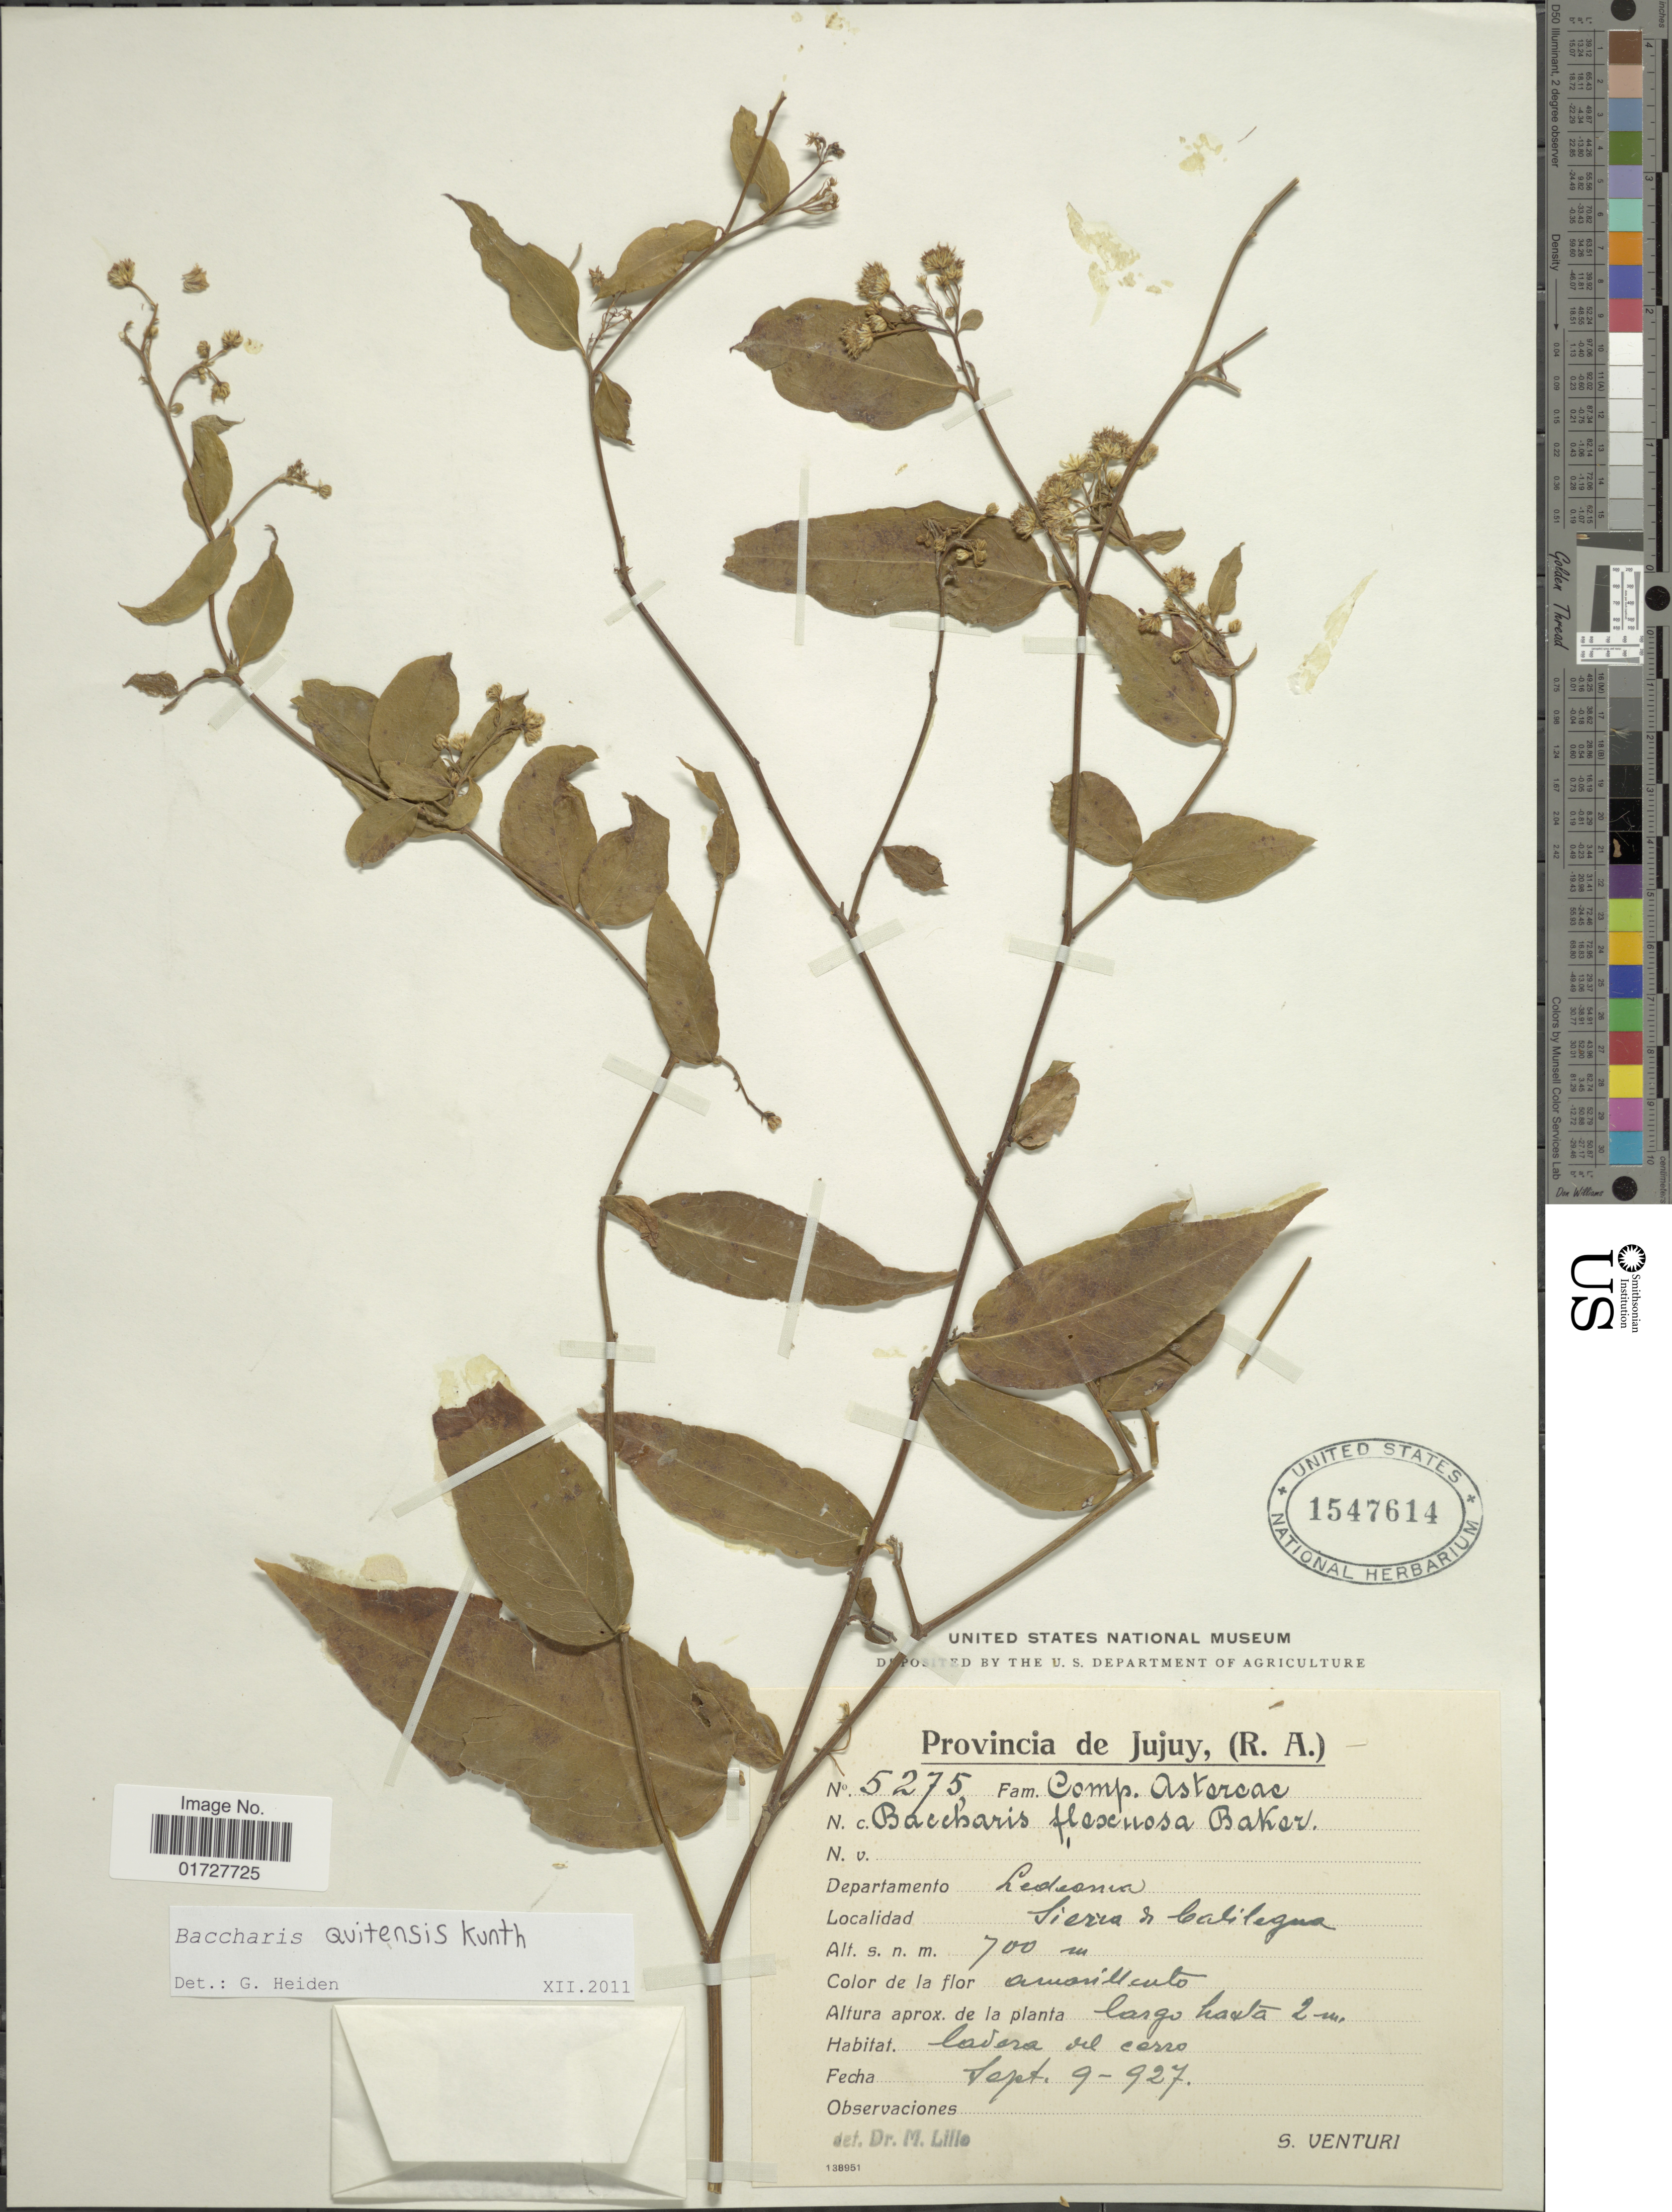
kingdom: Plantae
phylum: Tracheophyta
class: Magnoliopsida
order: Asterales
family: Asteraceae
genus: Baccharis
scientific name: Baccharis quitensis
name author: Kunth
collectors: S. Venturi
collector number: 5275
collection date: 1927-09-09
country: Argentina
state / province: Jujuy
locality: Departamento Ledconia, Sierra de Calilegua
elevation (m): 700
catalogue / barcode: US 1547614